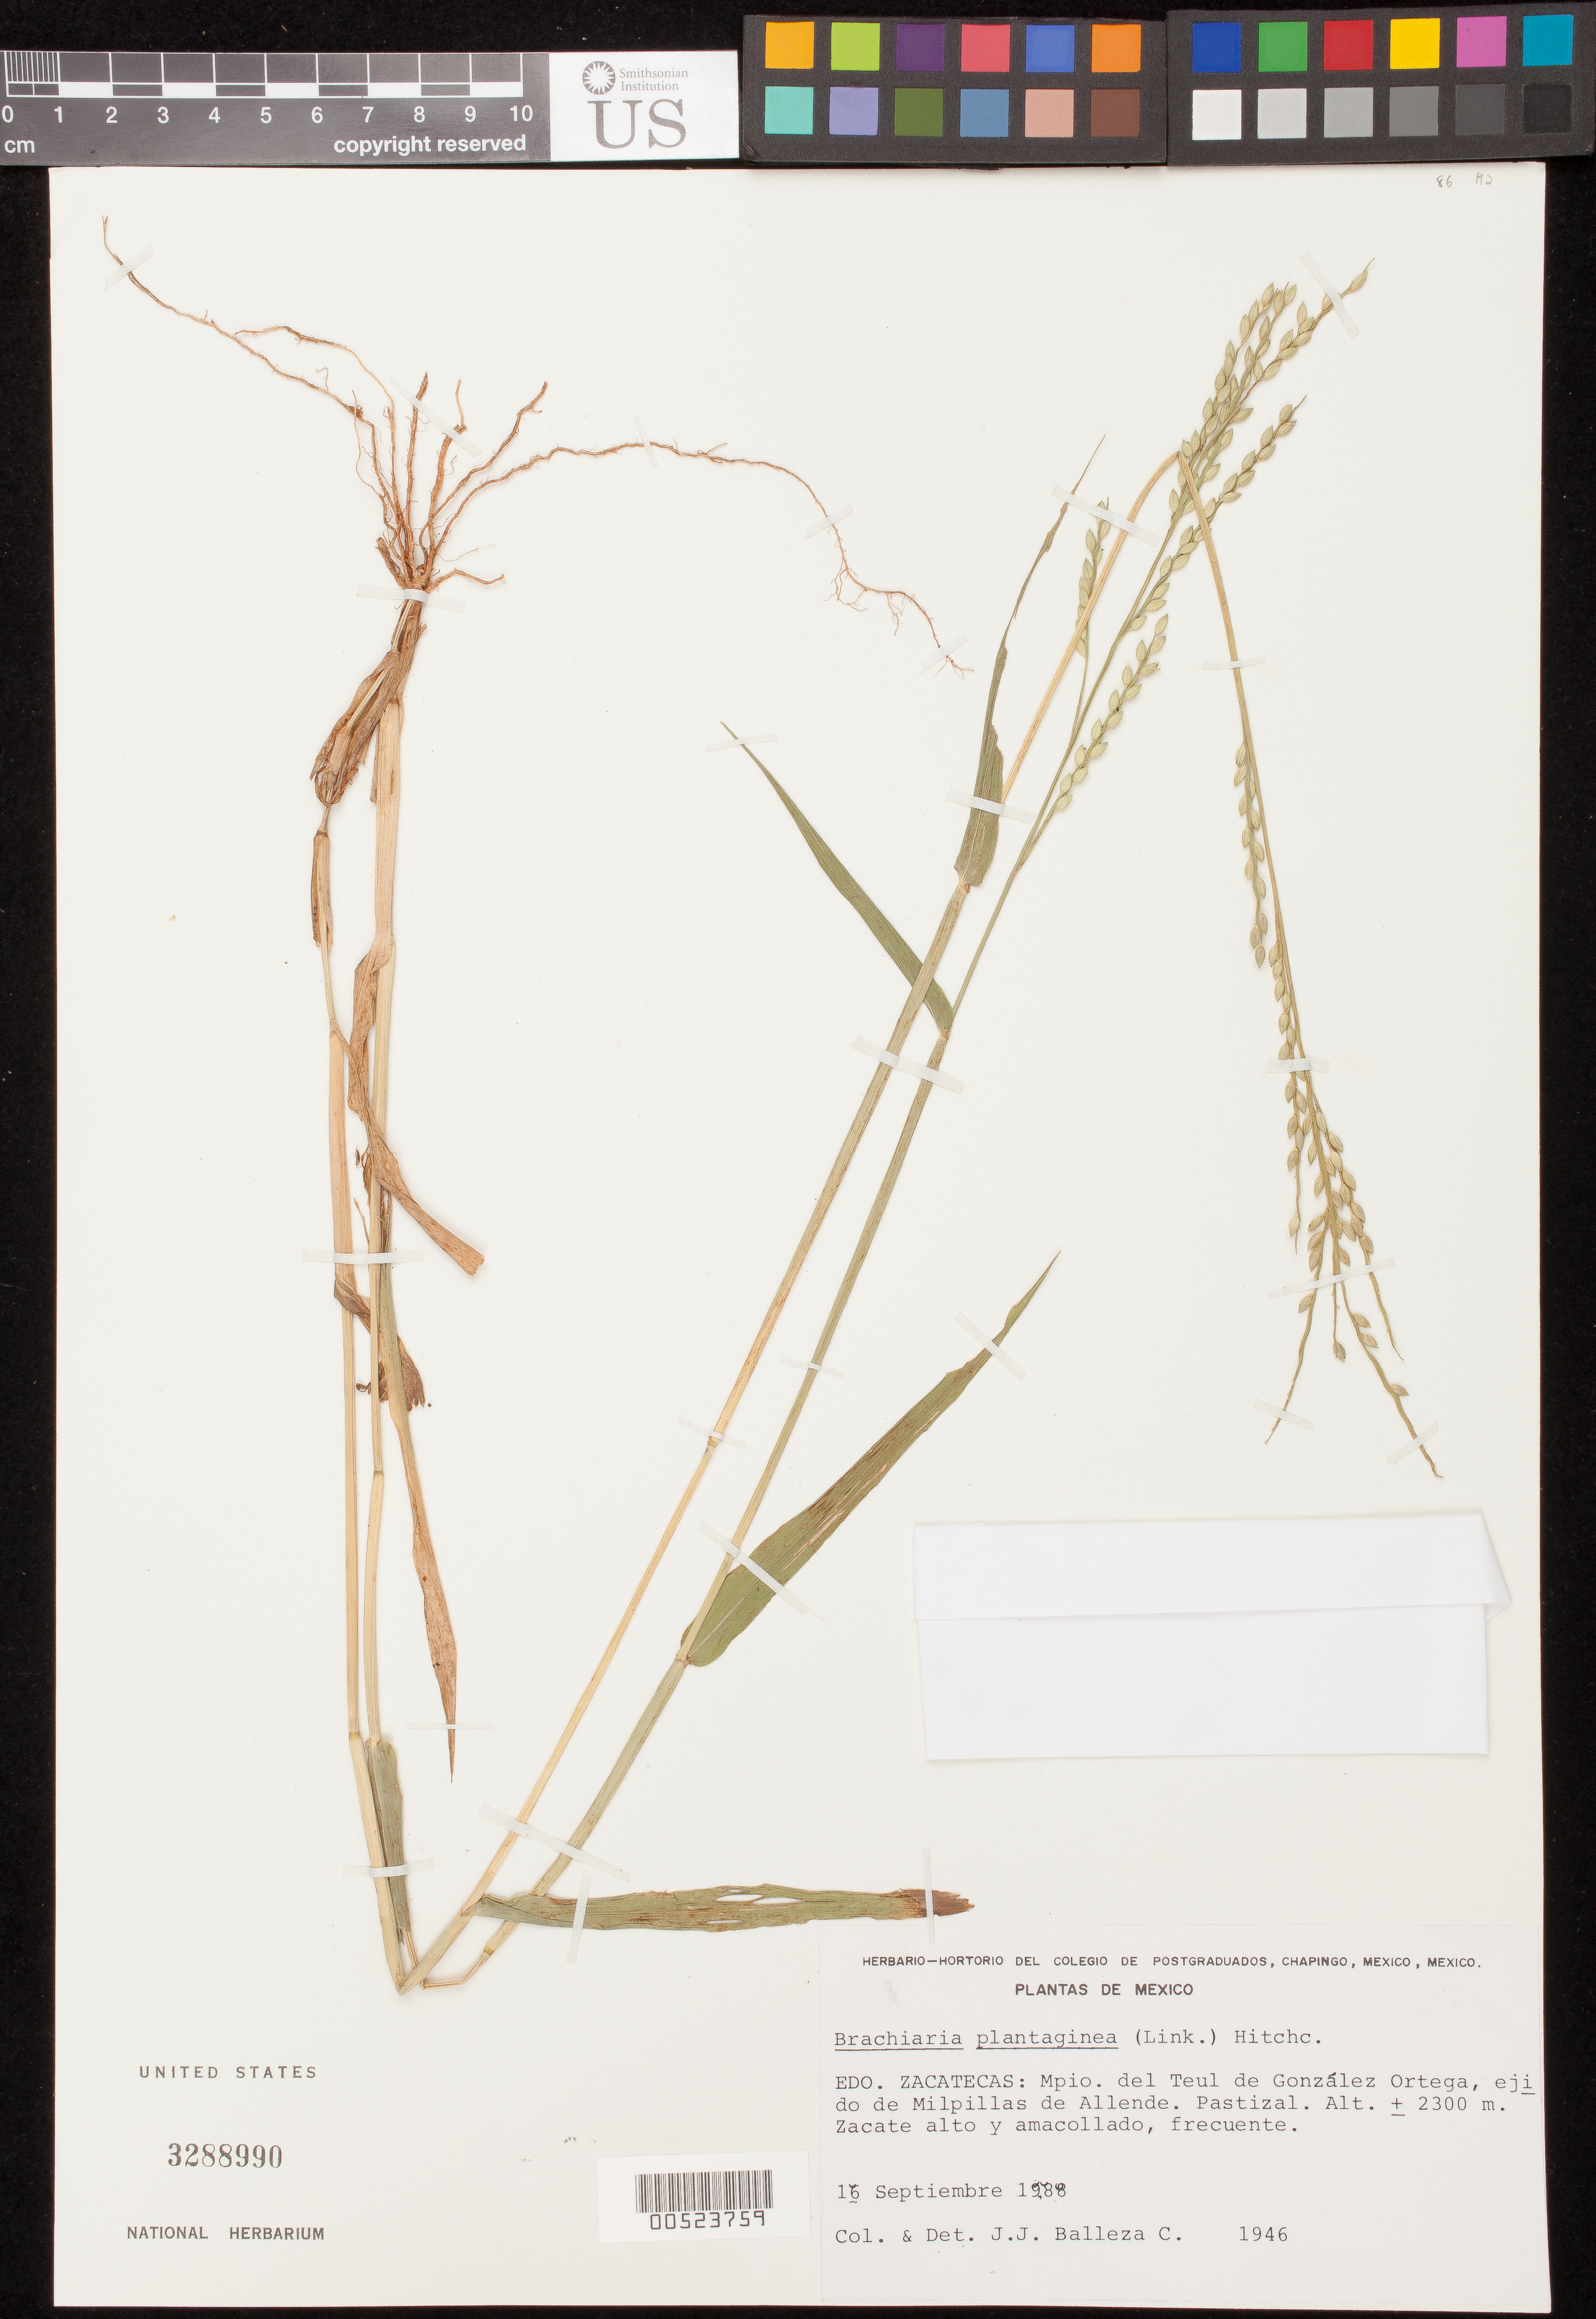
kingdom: Plantae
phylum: Tracheophyta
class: Liliopsida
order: Poales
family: Poaceae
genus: Brachiaria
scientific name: Brachiaria plantaginea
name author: (Link) Hitchc.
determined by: Balleza C., J. J.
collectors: J. J. Balleza C.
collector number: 1946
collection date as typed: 16 Sep 1988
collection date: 1988-09-16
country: Mexico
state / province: Zacatecas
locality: Mpio. del Teul de Gonz lez Ortega, ejido de Milpillas de Allende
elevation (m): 2300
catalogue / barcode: US 3288990